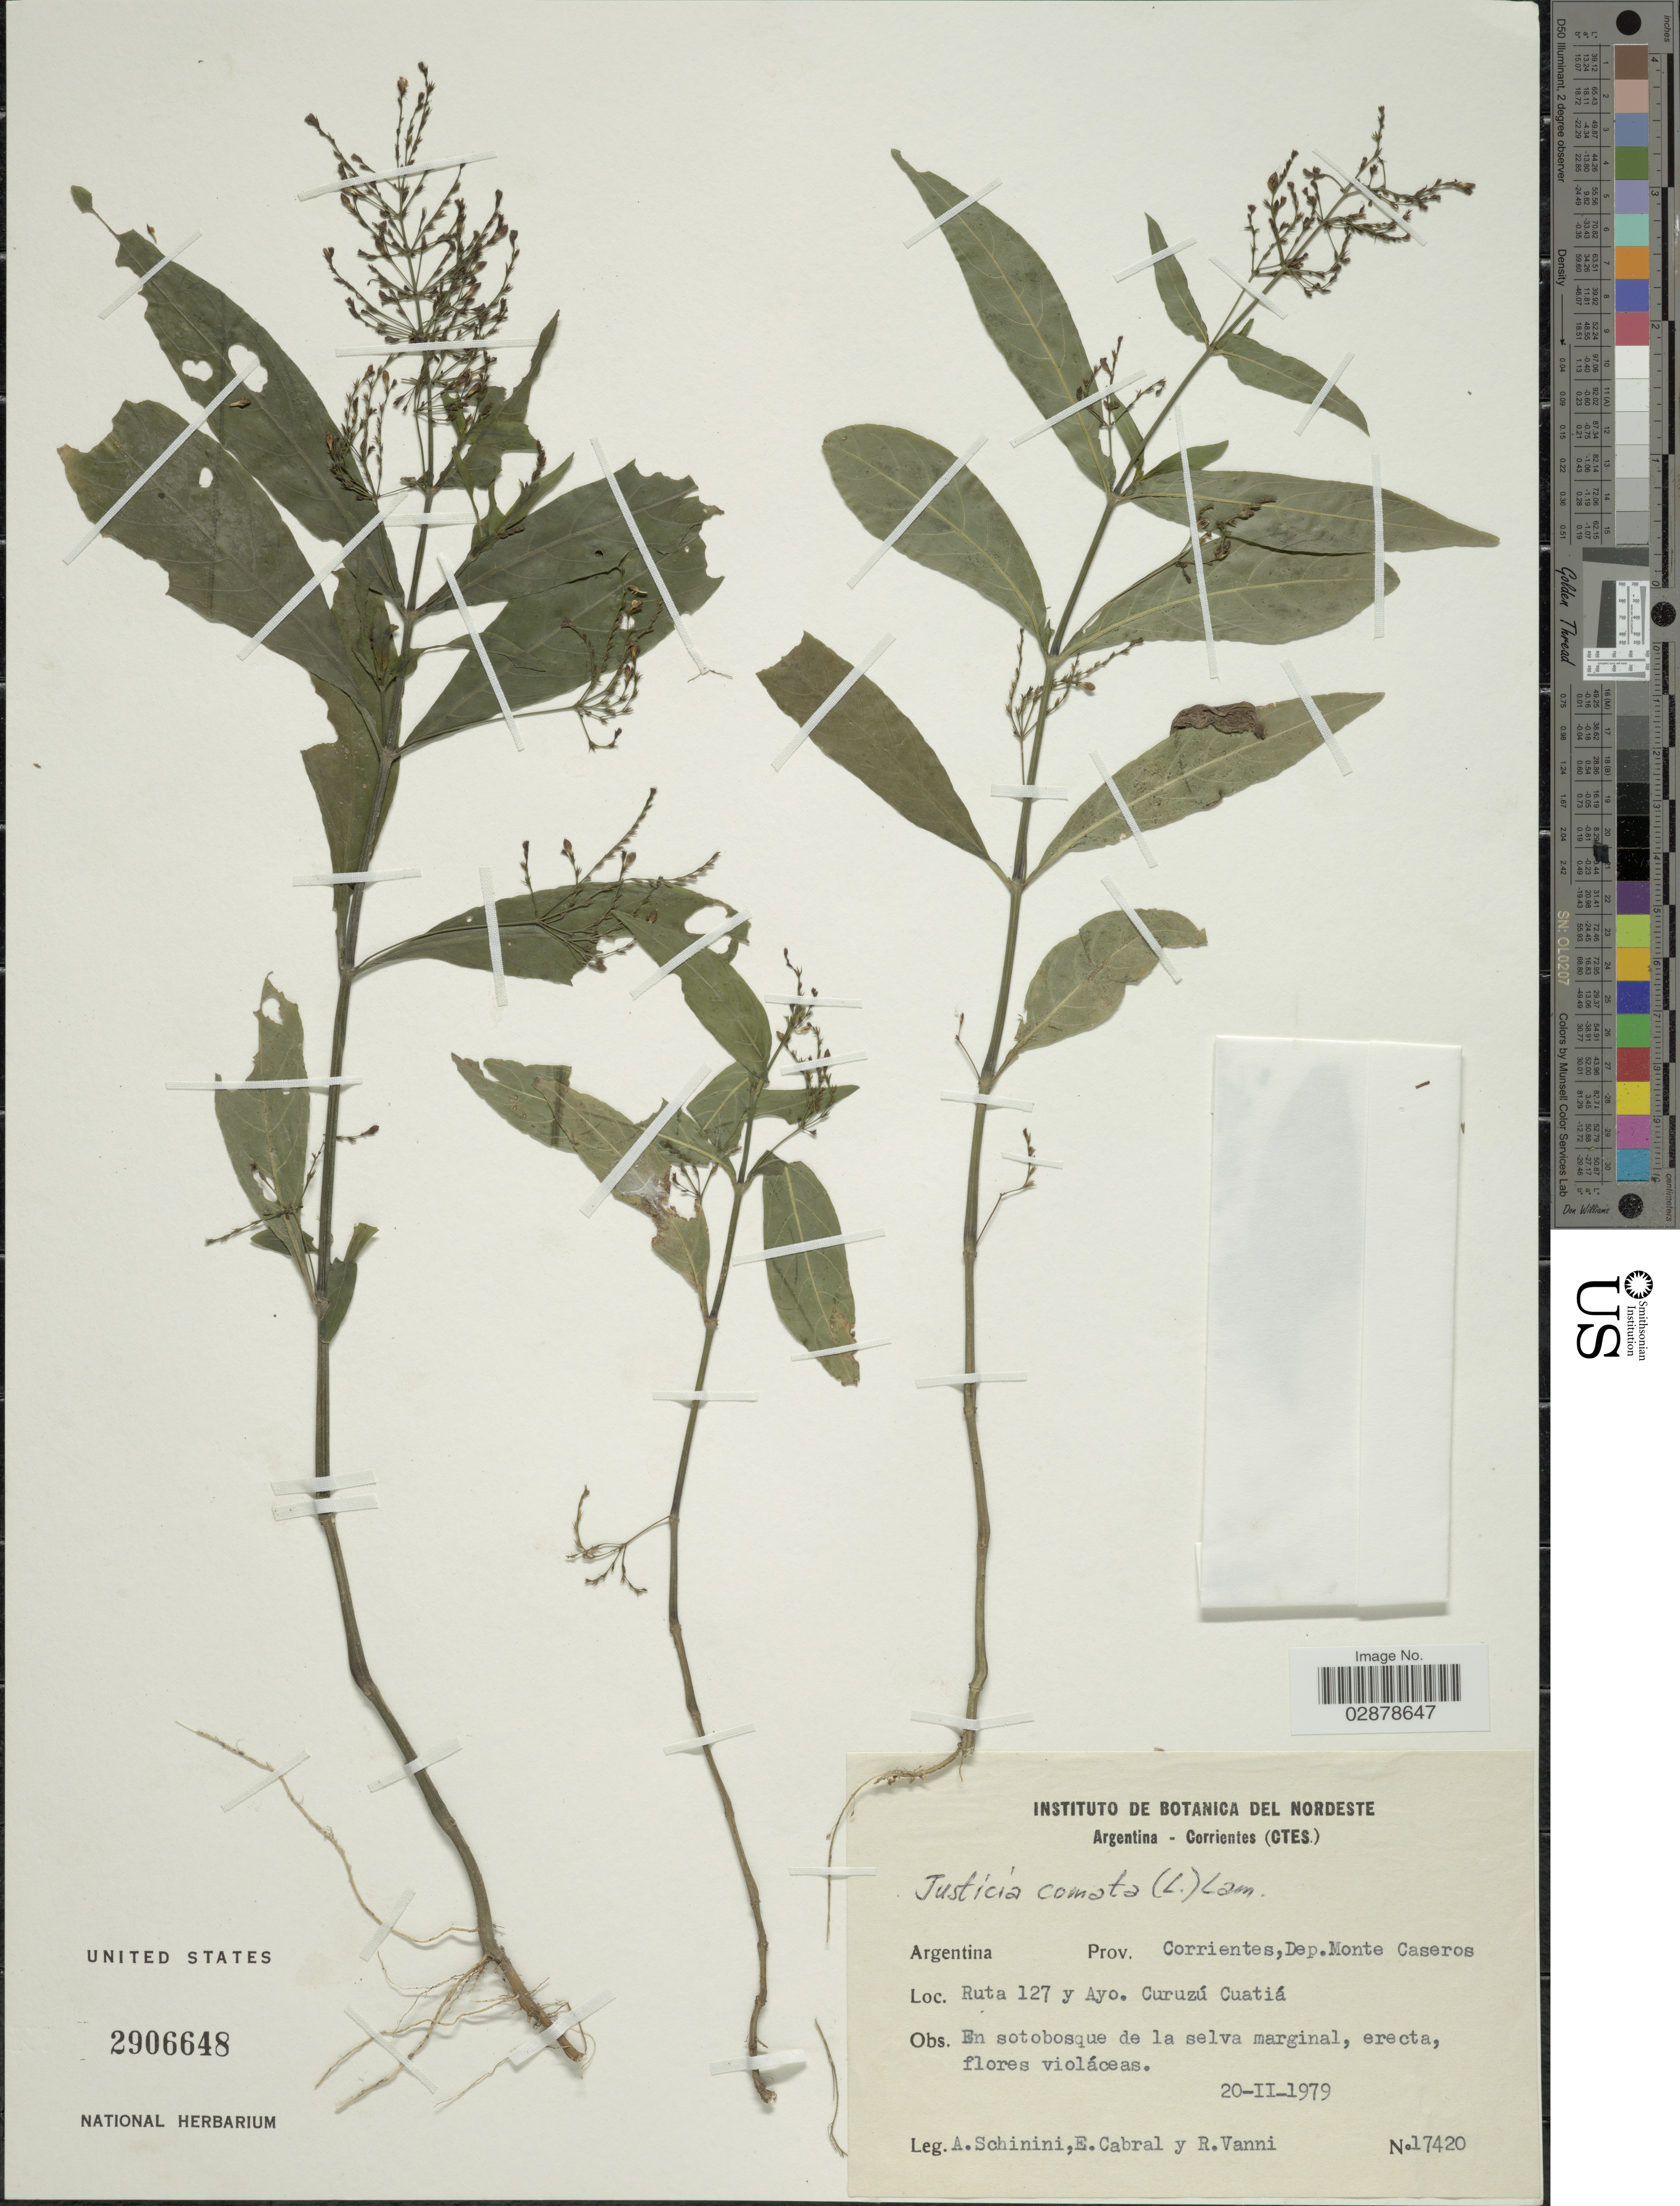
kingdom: Plantae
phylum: Tracheophyta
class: Magnoliopsida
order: Lamiales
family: Acanthaceae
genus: Justicia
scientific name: Justicia comata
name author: (L.) Lam.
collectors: A. Schinini, E. Cabral & R. Vanni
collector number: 17420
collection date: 1979-02-20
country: Argentina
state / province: Corrientes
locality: Prov. Corrientes, Dep. Monte Caseros, Ruta 127 y Ayo, Curuzú Cuatiá.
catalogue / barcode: US 2906648